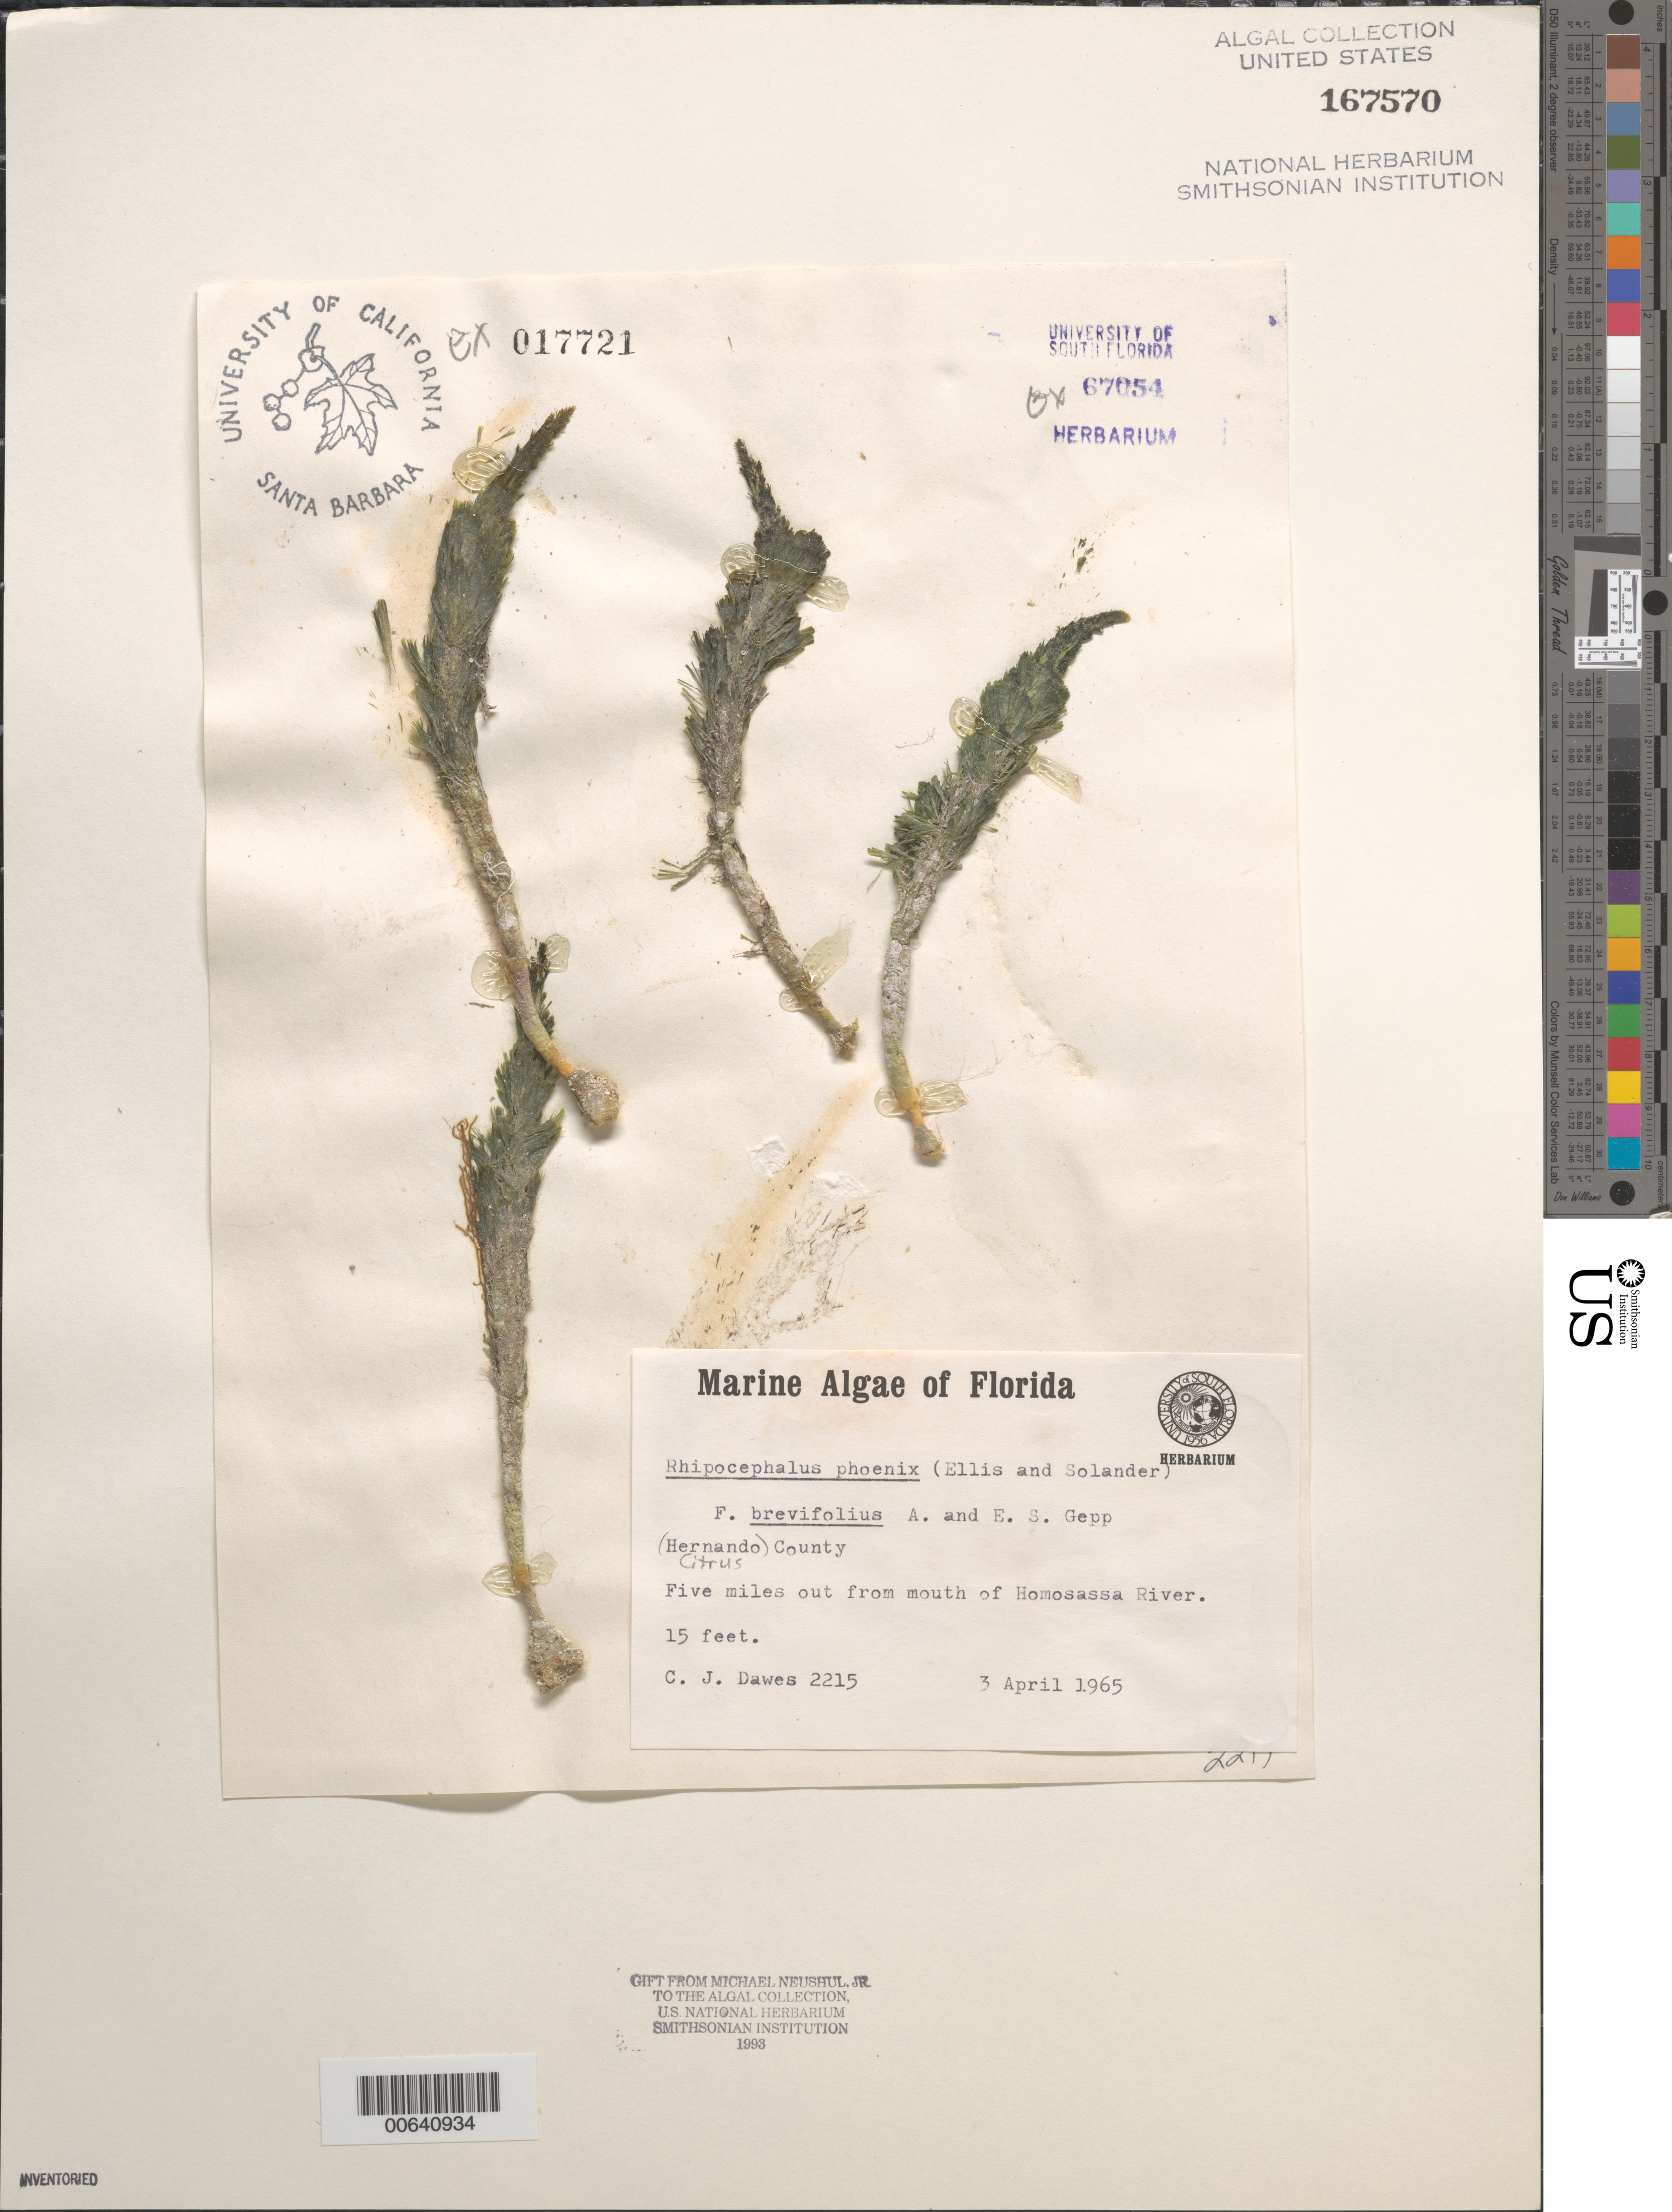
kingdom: Plantae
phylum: Chlorophyta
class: Ulvophyceae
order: Bryopsidales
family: Udoteaceae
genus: Rhipocephalus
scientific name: Rhipocephalus phoenix f. brevifolius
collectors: C. Dawes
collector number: CJD 2215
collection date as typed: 03 Apr 1965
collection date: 1965-04-03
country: United States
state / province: Florida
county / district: Citrus County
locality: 5 miles out from Homosassa River mouth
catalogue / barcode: US 167570